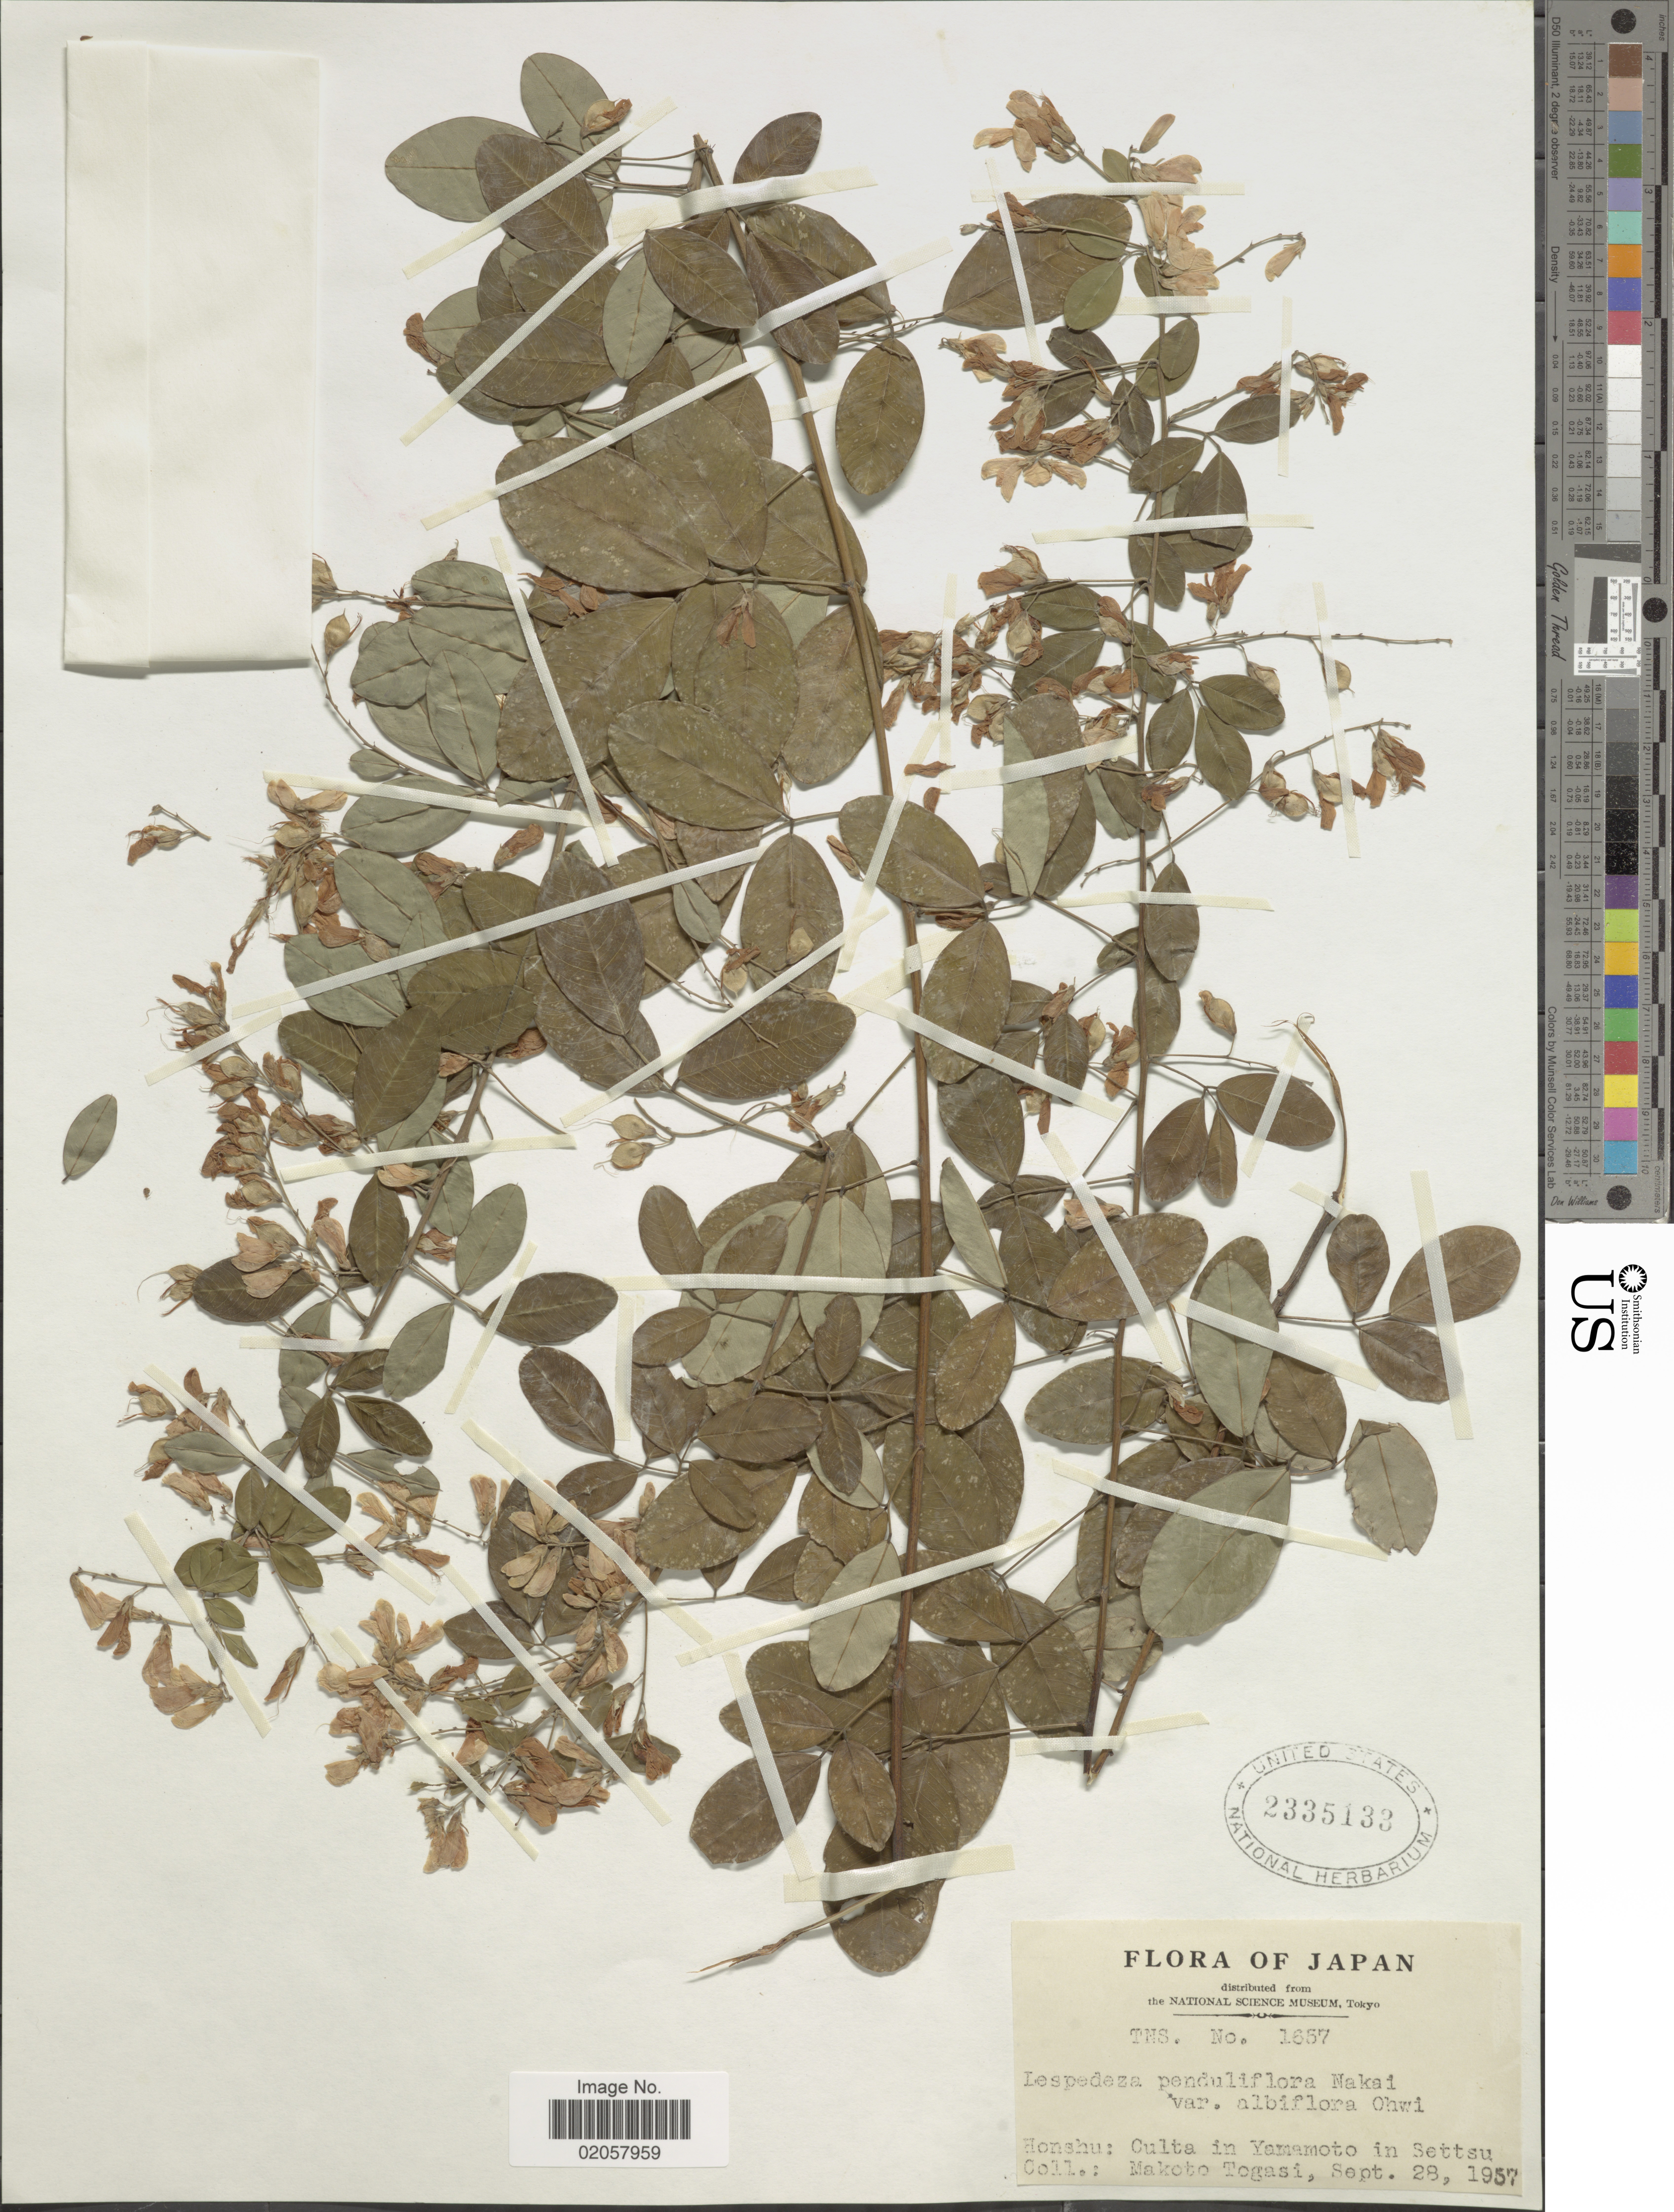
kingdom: Plantae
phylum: Tracheophyta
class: Magnoliopsida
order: Fabales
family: Fabaceae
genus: Lespedeza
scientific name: Lespedeza penduliflora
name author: (Oudem.) Nakai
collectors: M. Togasi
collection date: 1957-09-28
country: Japan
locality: Honshu: Culta in Yamamoto in Settsu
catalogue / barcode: US 2335133